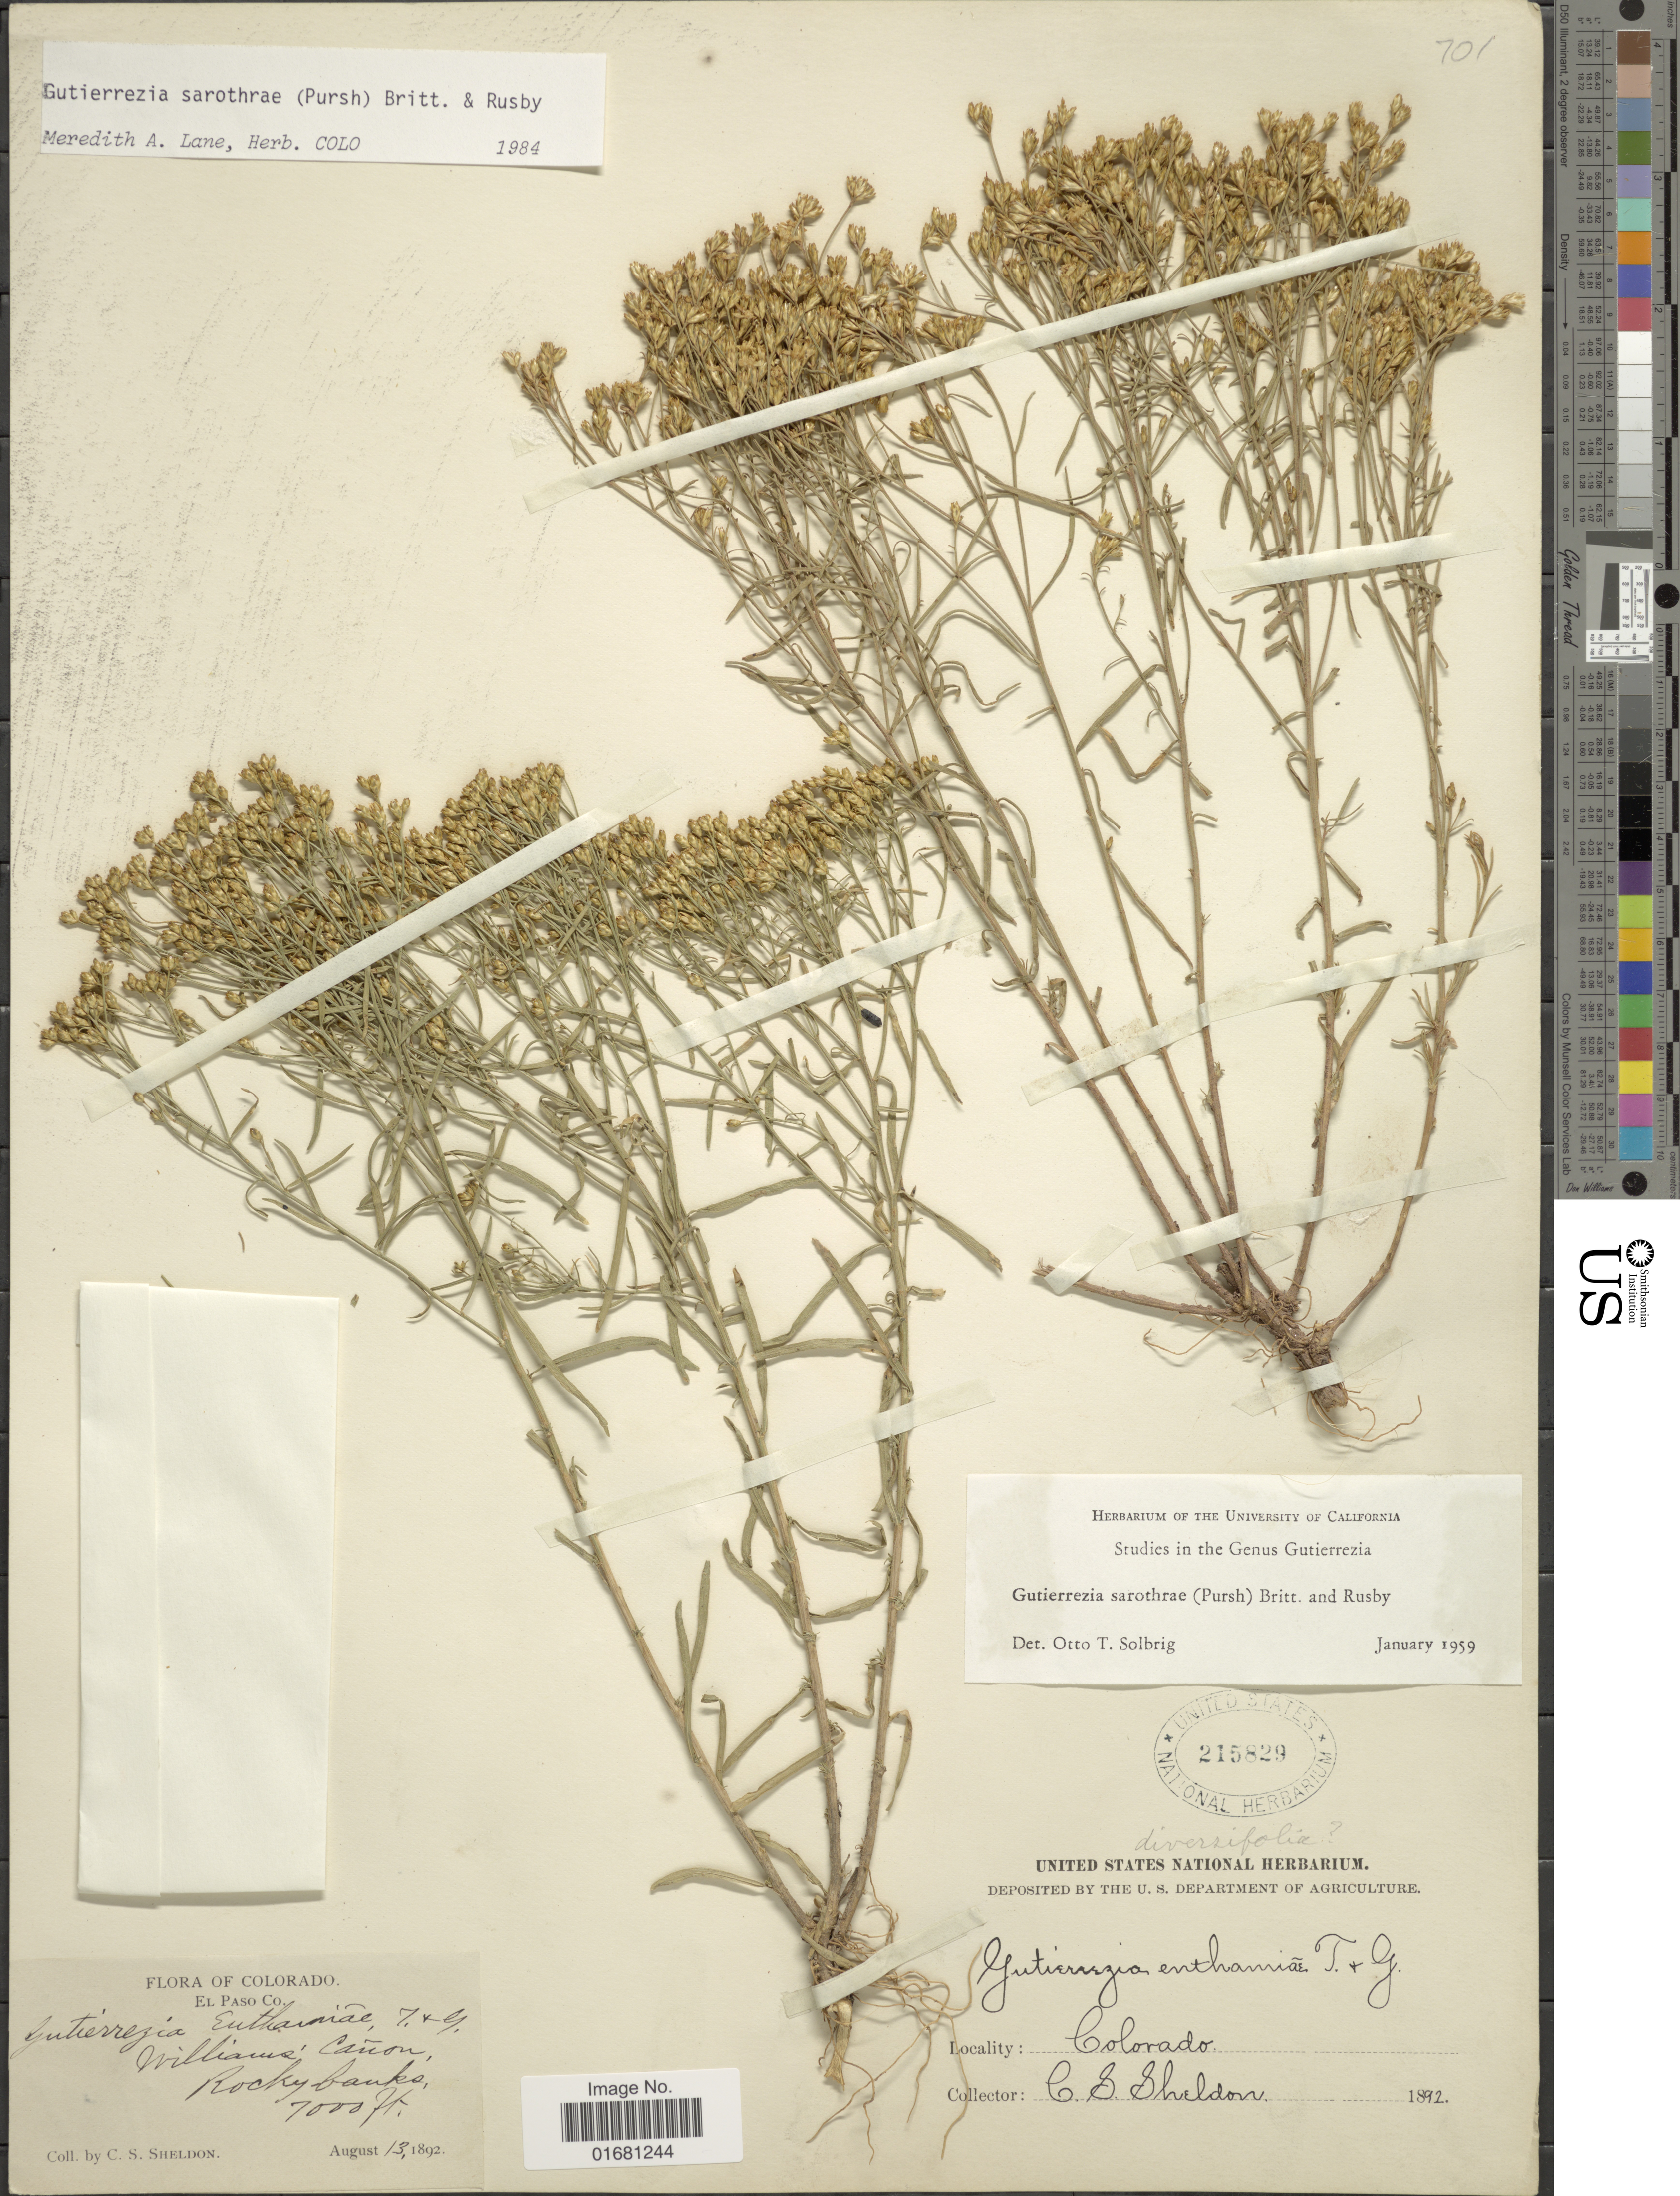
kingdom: Plantae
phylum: Tracheophyta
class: Magnoliopsida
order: Asterales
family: Asteraceae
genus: Gutierrezia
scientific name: Gutierrezia sarothrae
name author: (Pursh) Britton & Rusby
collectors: C. S. Sheldon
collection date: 1892-08-13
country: United States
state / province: Colorado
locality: Colorado. El Paso Co. Rocky banks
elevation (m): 2134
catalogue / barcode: US 215829